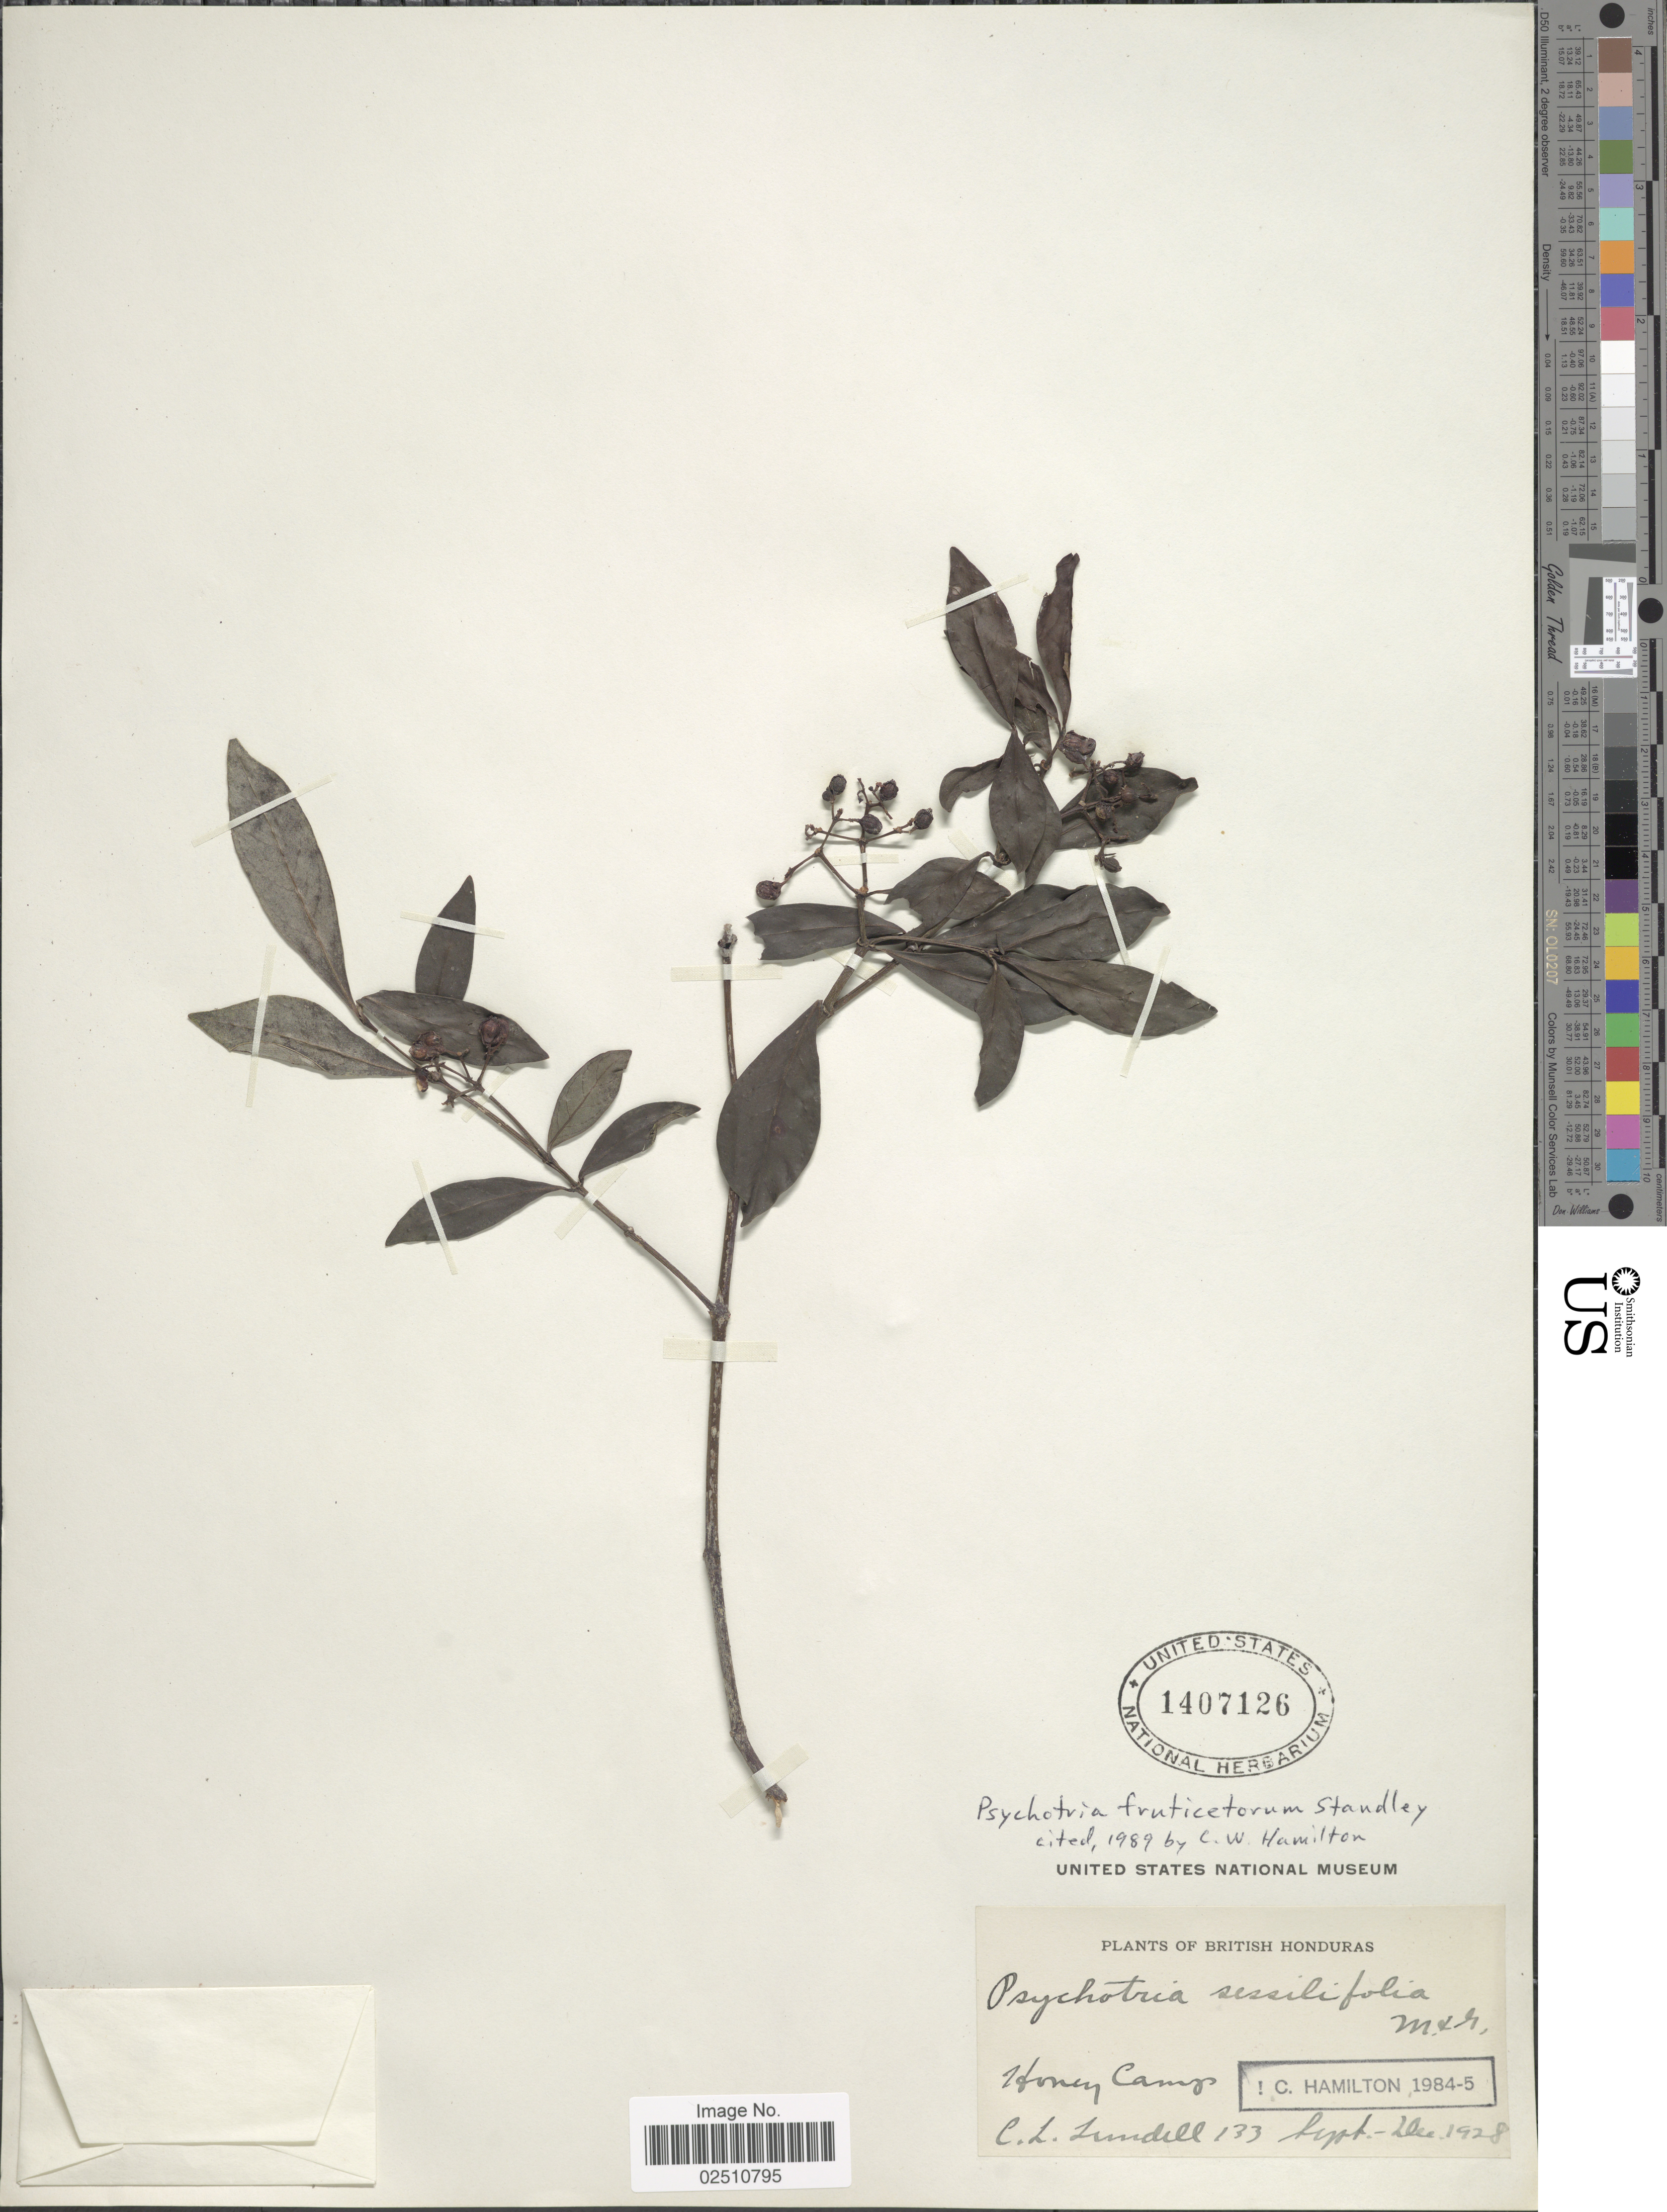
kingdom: Plantae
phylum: Tracheophyta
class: Magnoliopsida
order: Gentianales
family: Rubiaceae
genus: Psychotria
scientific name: Psychotria fruticetorum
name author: Standl.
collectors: C. L. Lundell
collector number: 133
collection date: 1928-09/1928-12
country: Belize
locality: British Honduras, Honey Camp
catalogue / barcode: US 1407126